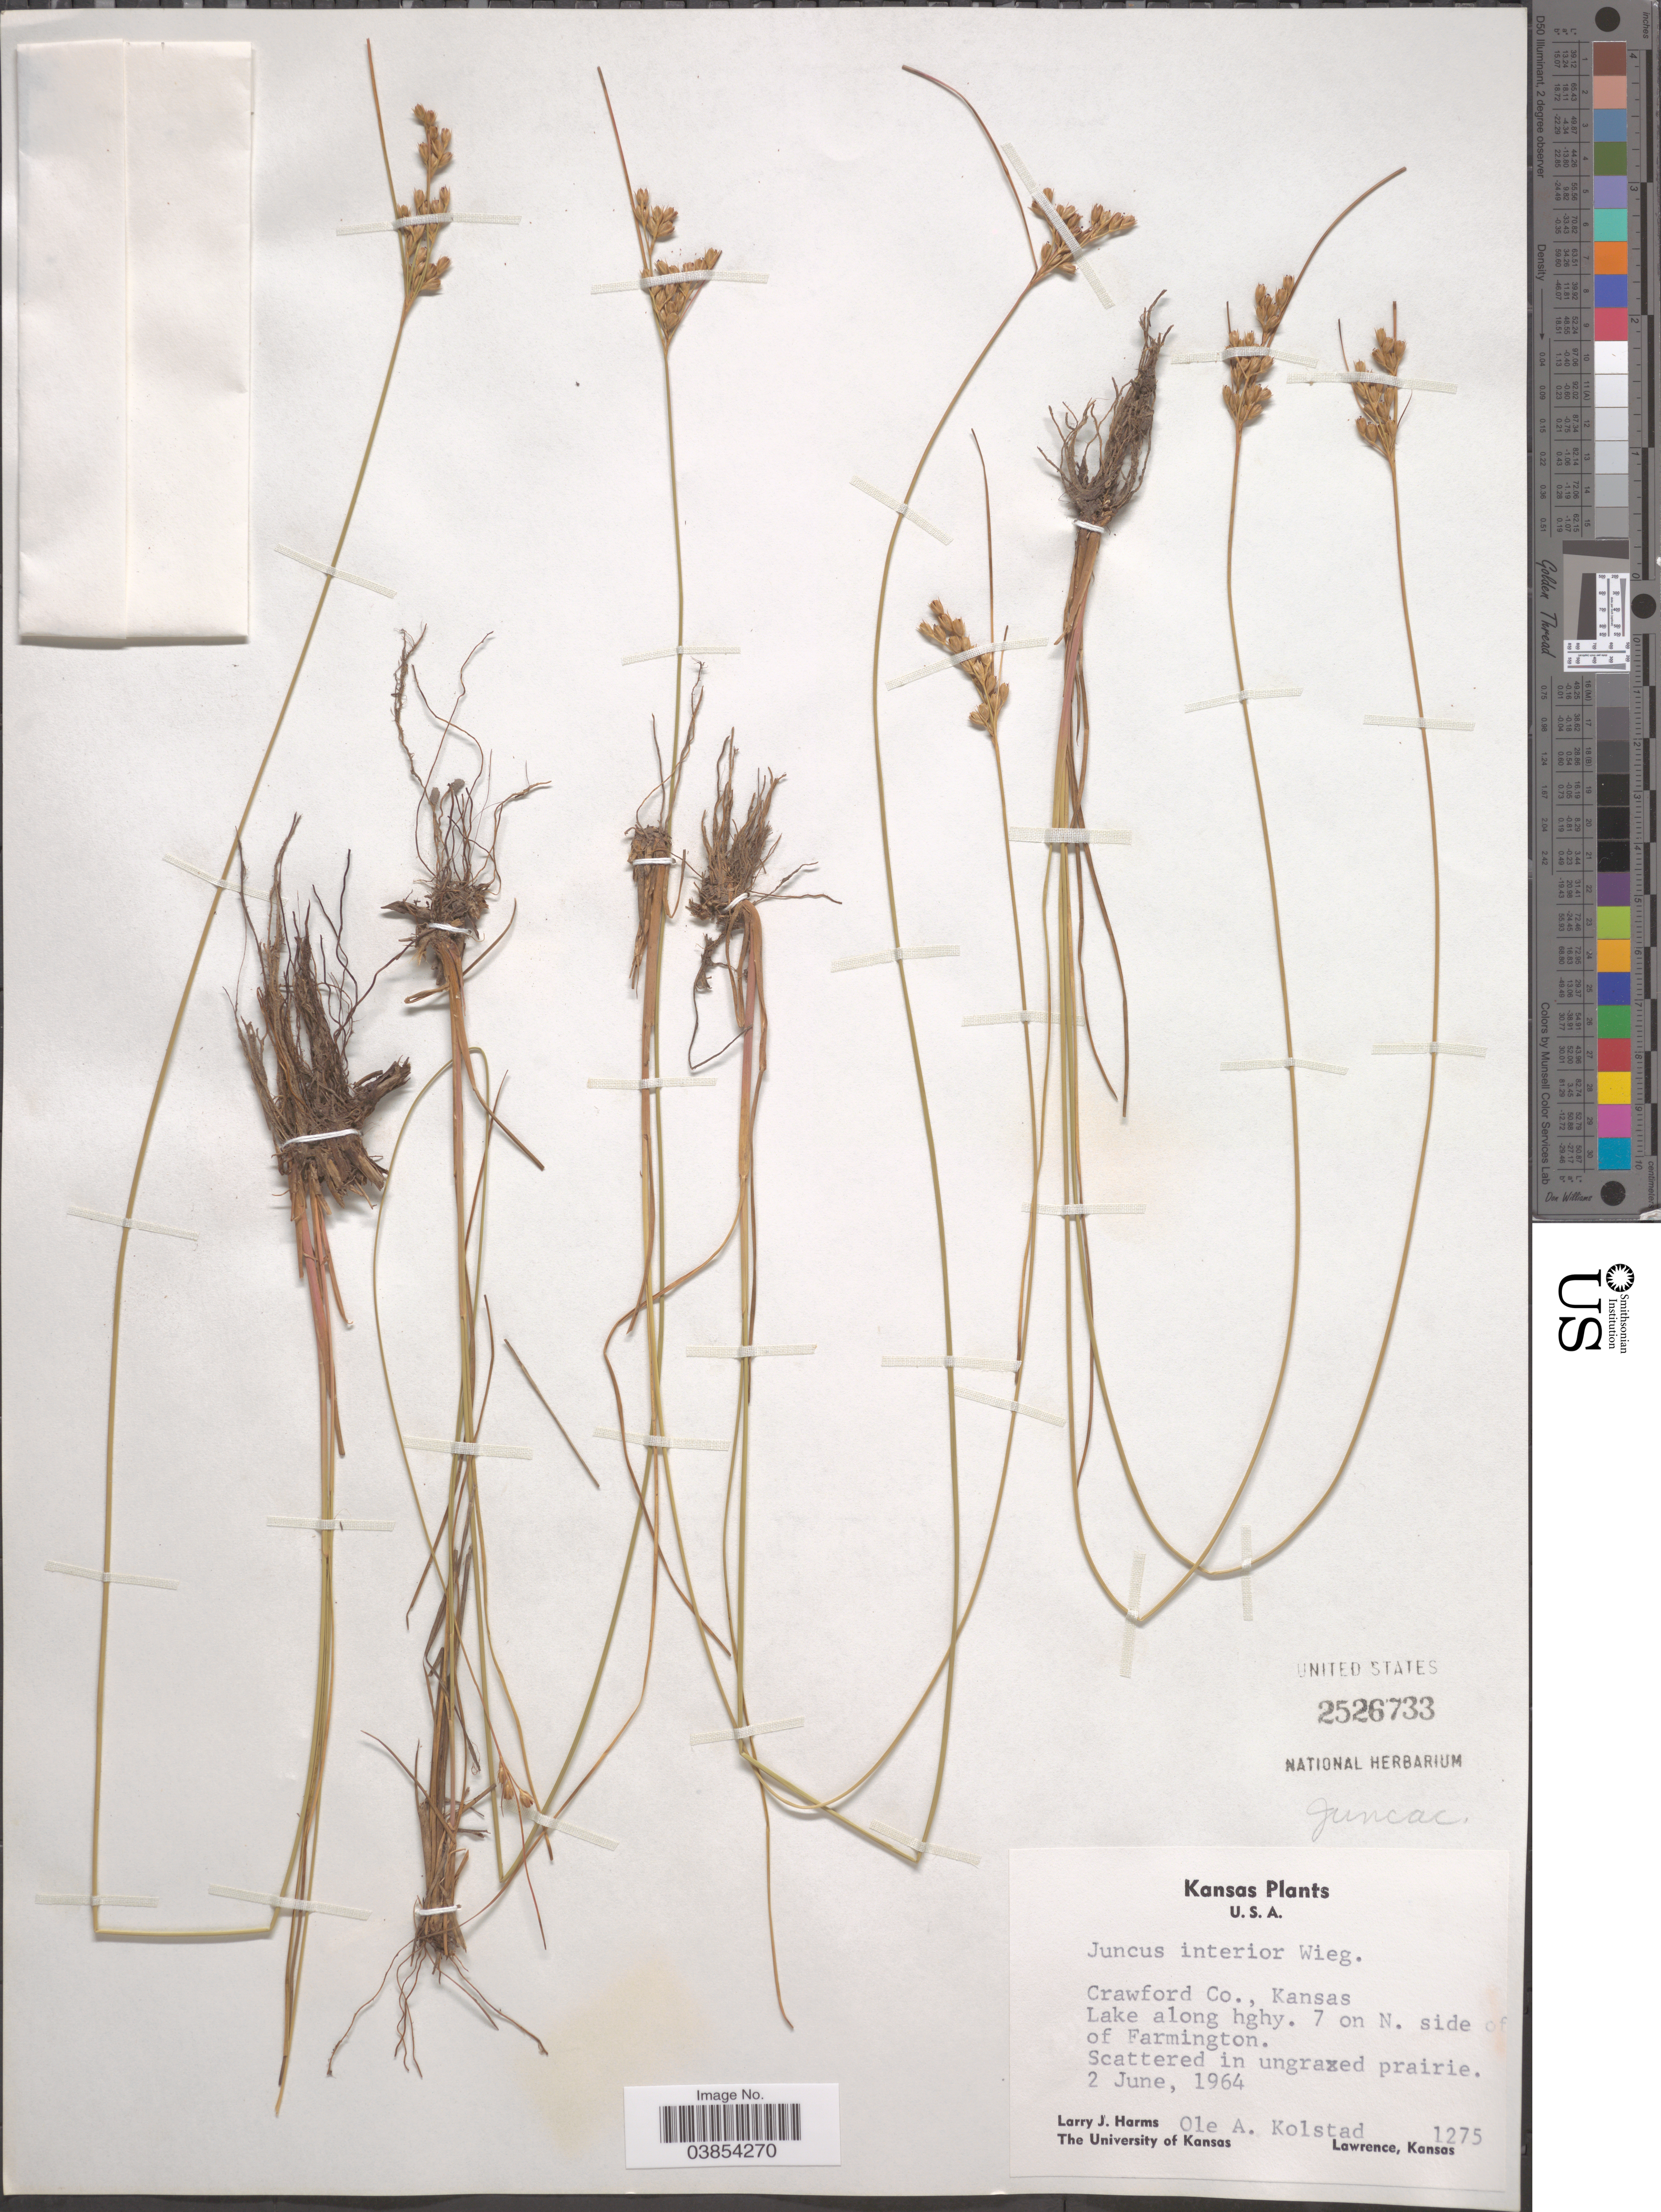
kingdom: Plantae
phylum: Tracheophyta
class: Liliopsida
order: Poales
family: Juncaceae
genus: Juncus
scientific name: Juncus interior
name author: Wiegand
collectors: L. Harms & O. Kolstad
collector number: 1275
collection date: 1964-06-02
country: United States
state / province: Kansas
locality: Crawford Co. Lake along hghy. 7 on N. side of Farmington.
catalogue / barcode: US 2526733